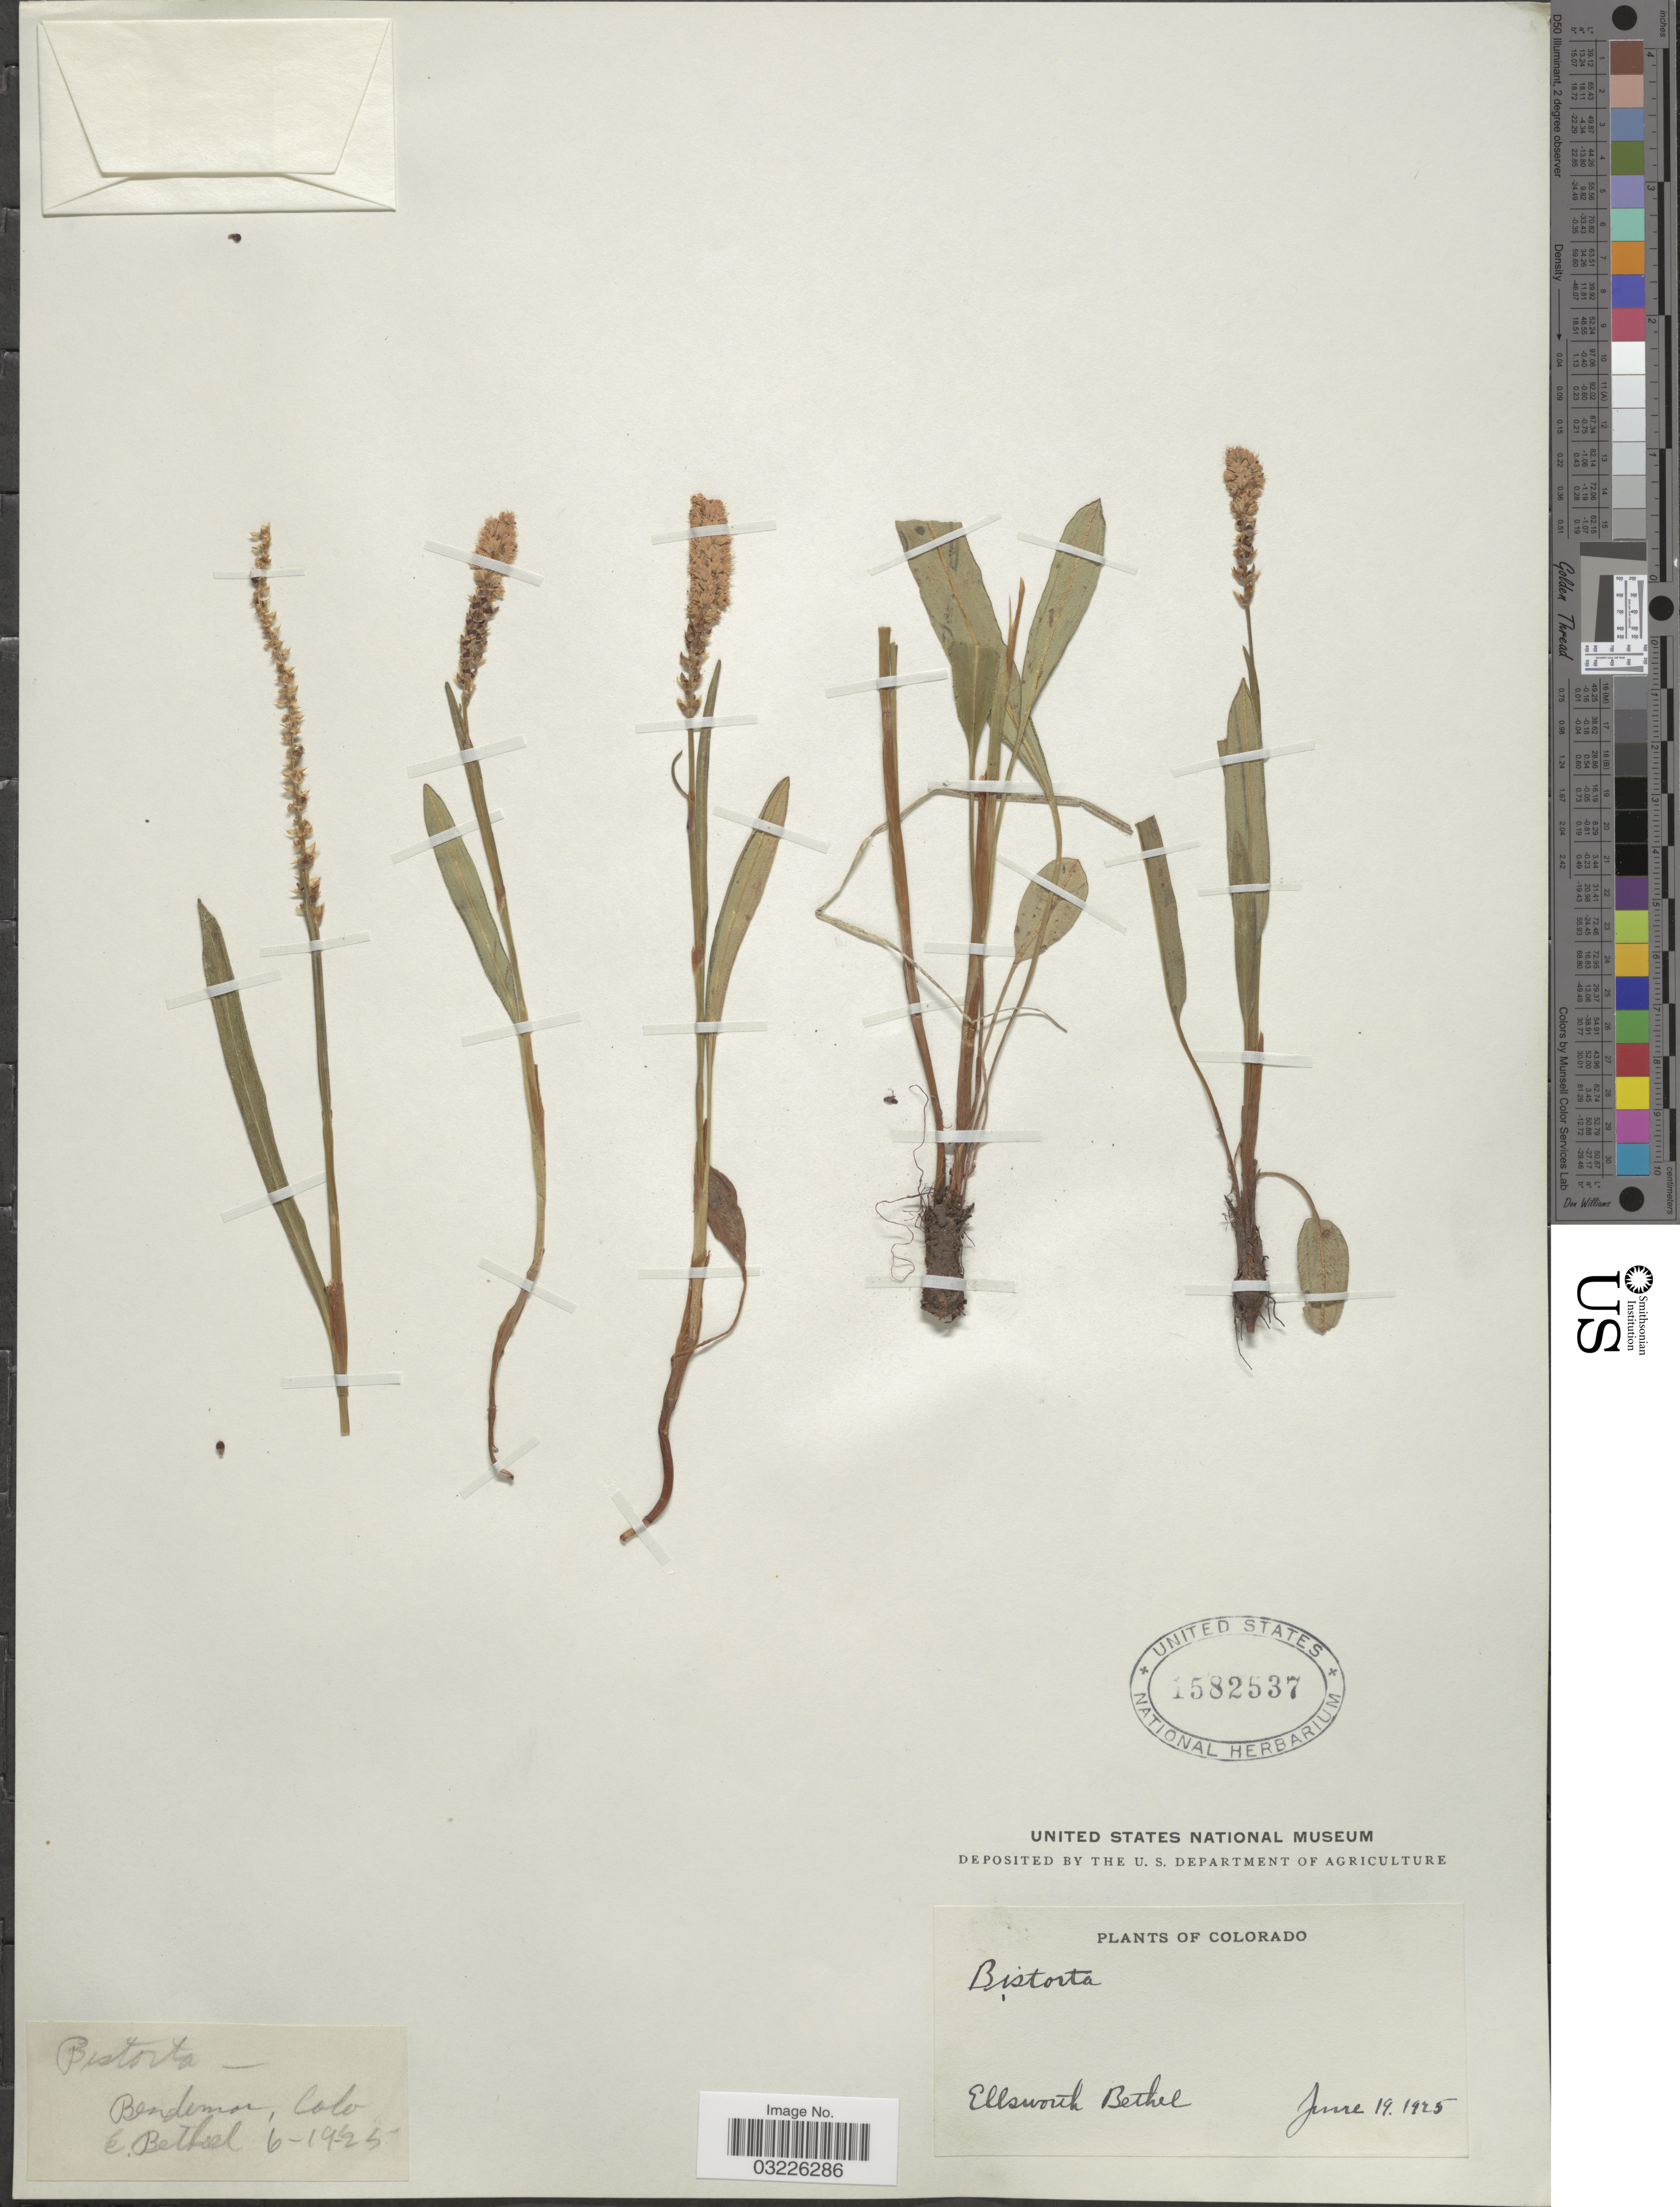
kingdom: Plantae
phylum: Tracheophyta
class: Magnoliopsida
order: Caryophyllales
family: Polygonaceae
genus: Bistorta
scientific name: Bistorta vivipara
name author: (L.) Delarbre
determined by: Strong, Mark T., (BOT), Smithsonian Institution - National Museum of Natural History (UNITED STATES)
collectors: E. Bethel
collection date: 1925-06-19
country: United States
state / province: Colorado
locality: Bandimere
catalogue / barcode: US 1582537